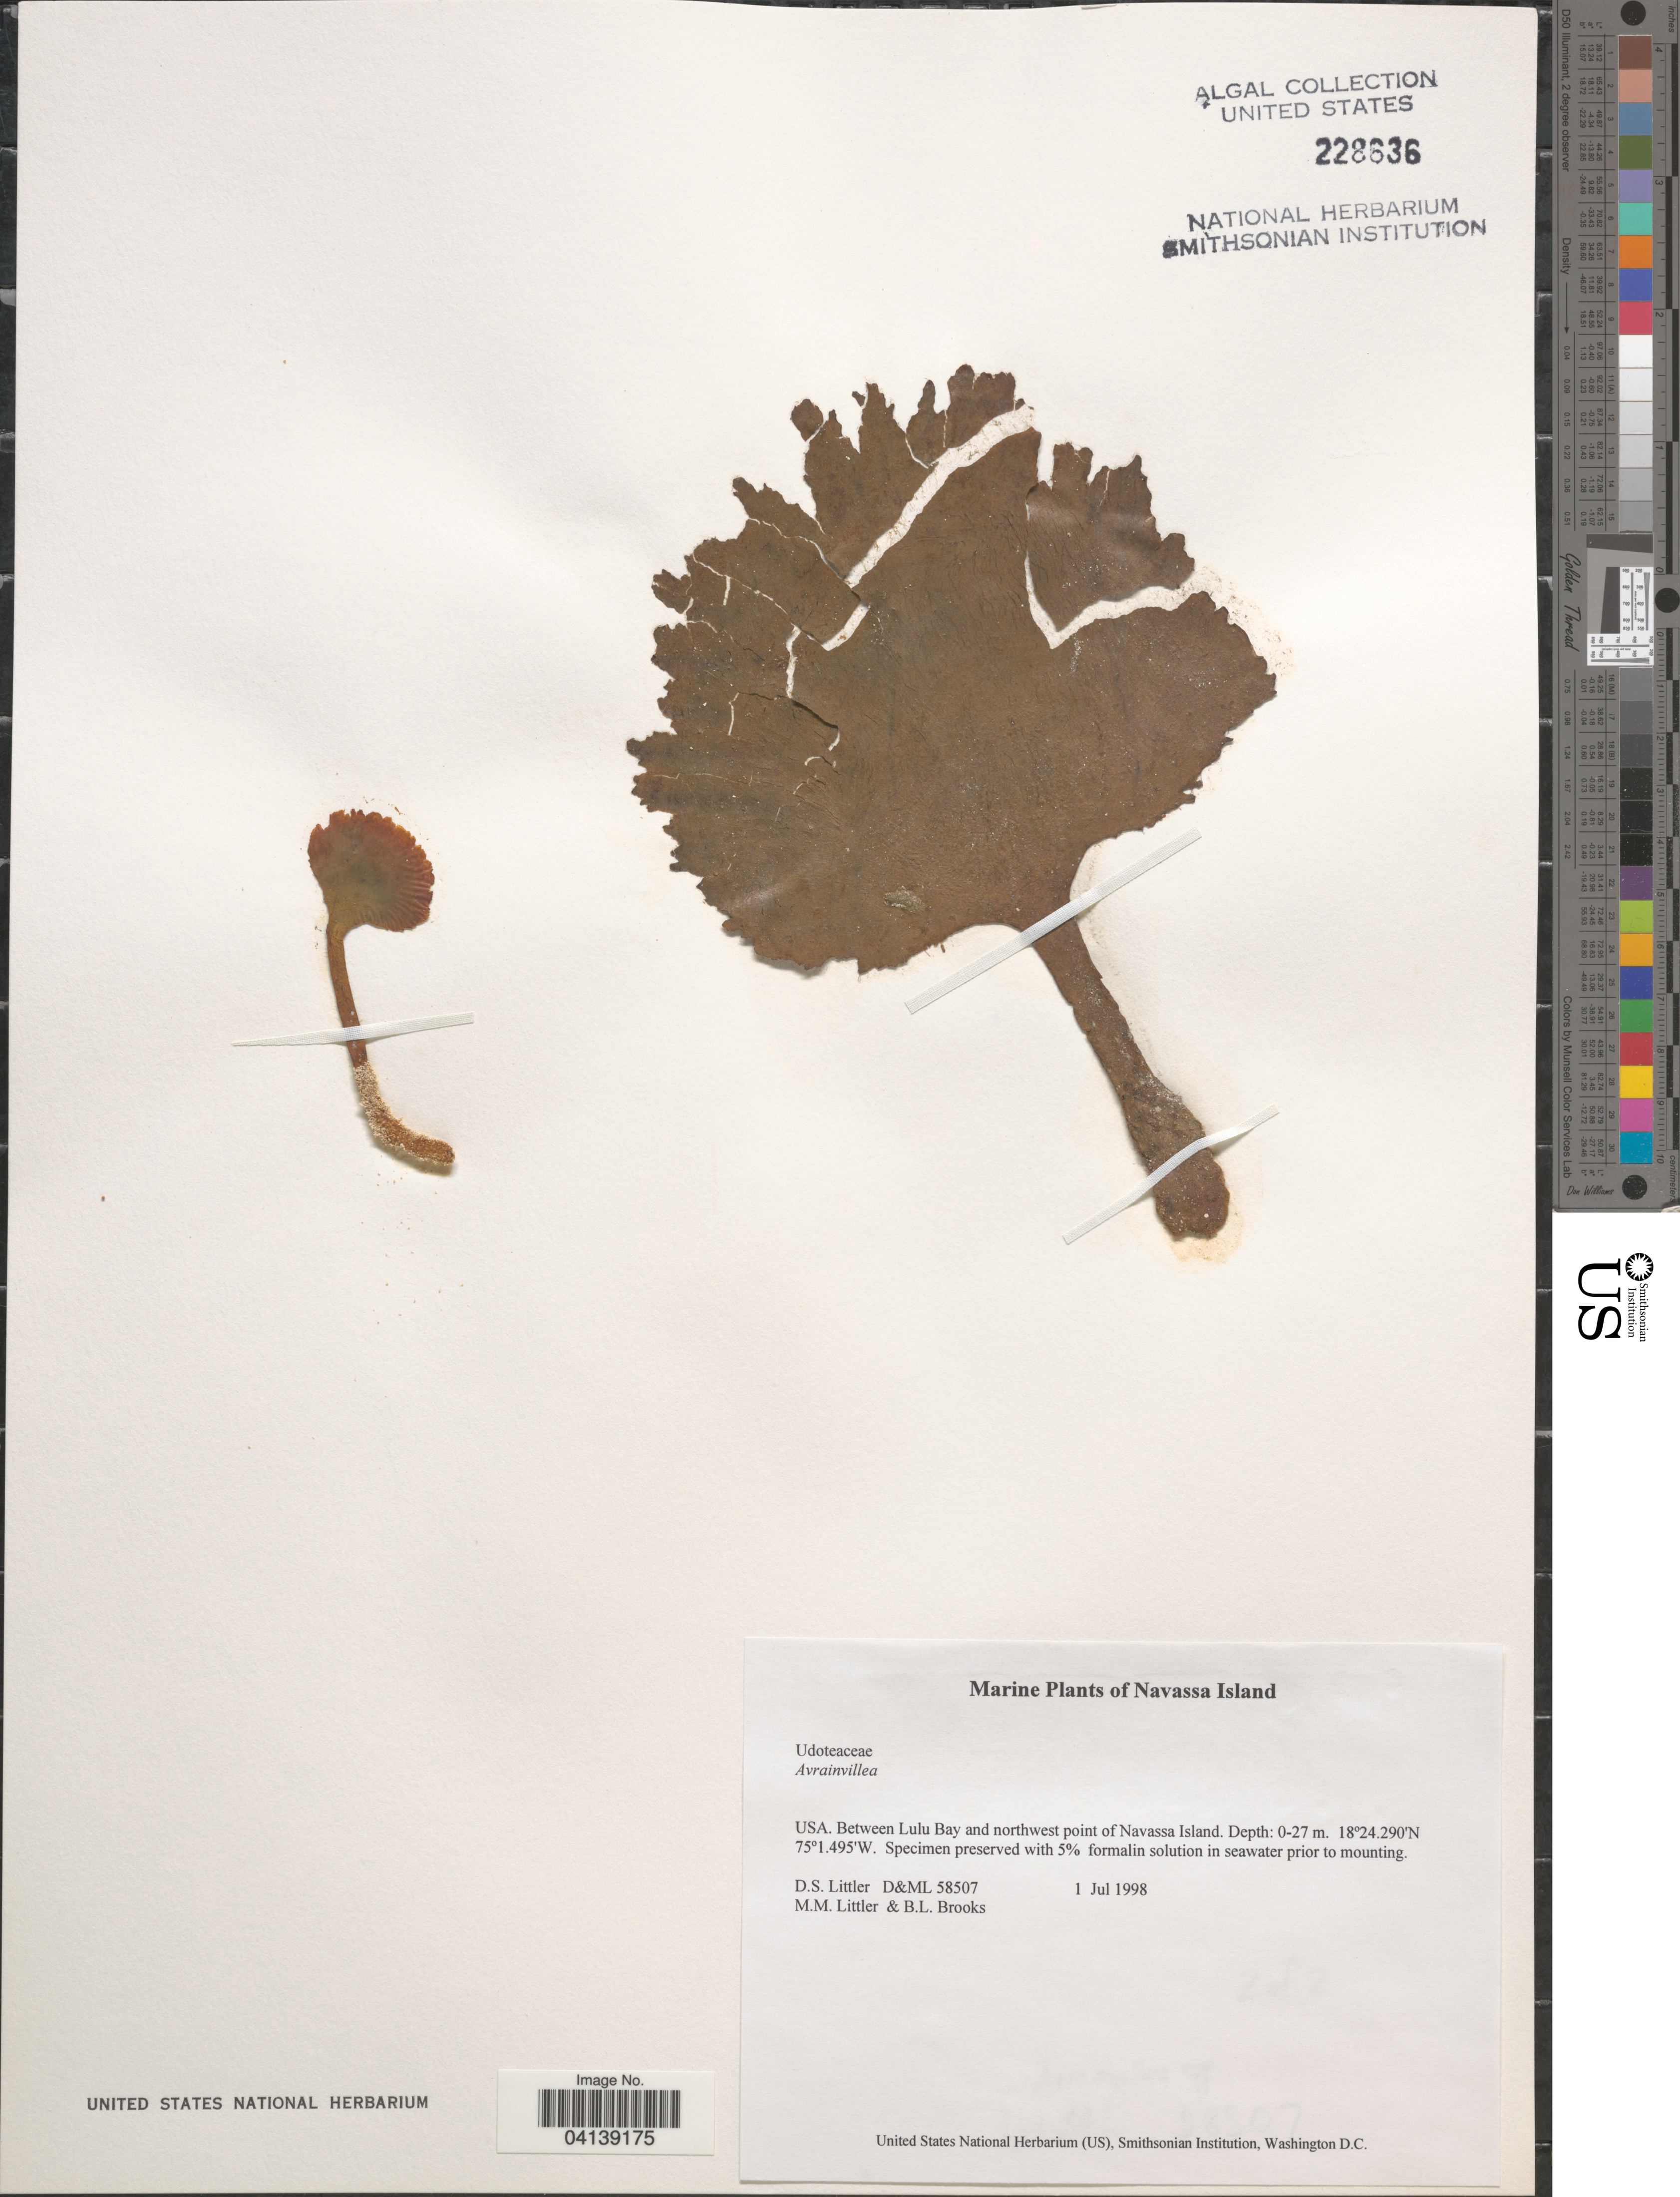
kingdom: Plantae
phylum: Chlorophyta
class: Ulvophyceae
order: Bryopsidales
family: Dichotomosiphonaceae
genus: Avrainvillea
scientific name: Avrainvillea sp.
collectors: D. S. Littler & B. Brooks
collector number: D&ML58507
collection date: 1998-07-01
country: Navassa Island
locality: Navassa Island. Between Lulu Bay and northwest point of Navassa Island.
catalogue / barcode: US 228636